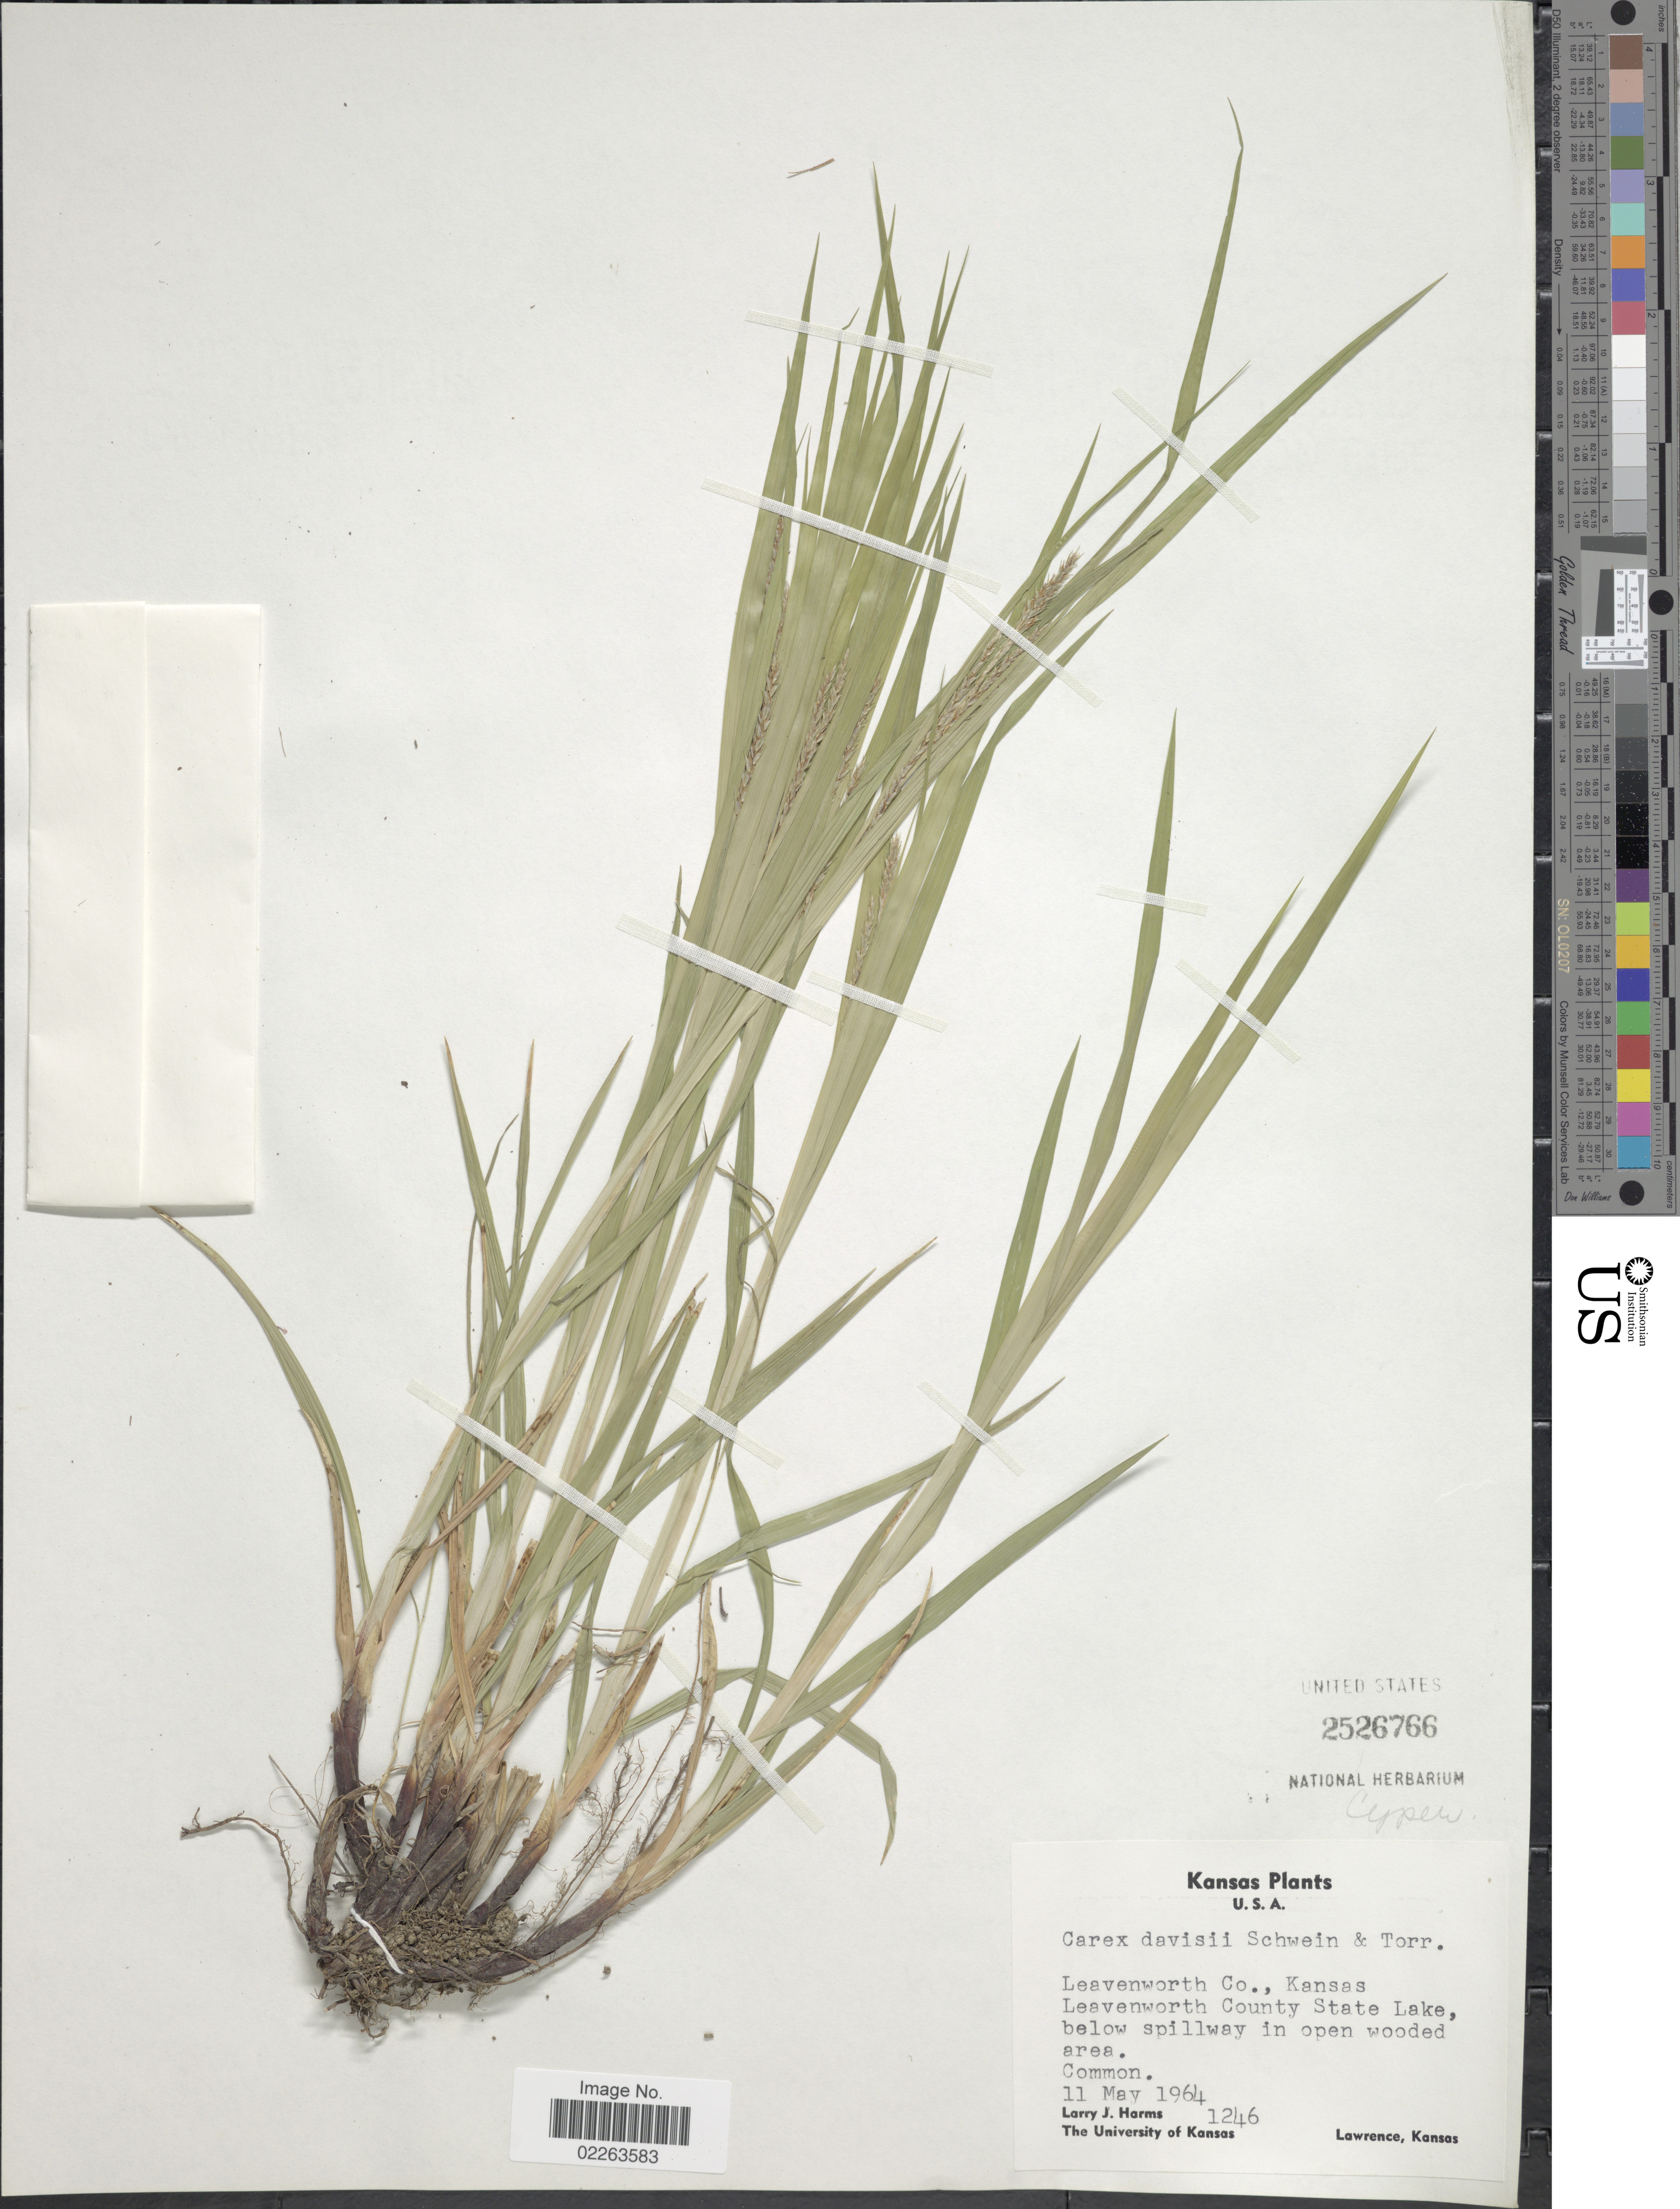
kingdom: Plantae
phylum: Tracheophyta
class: Liliopsida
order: Poales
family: Cyperaceae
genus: Carex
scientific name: Carex davisii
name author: Schwein. & Torr.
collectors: L. Harms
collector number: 1246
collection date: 1964-05-11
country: United States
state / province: Kansas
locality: U.S.A. Leavenworth Co., Kansas. Leavenworth County State Lake, below spillway in open wooded area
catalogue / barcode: US 2526766